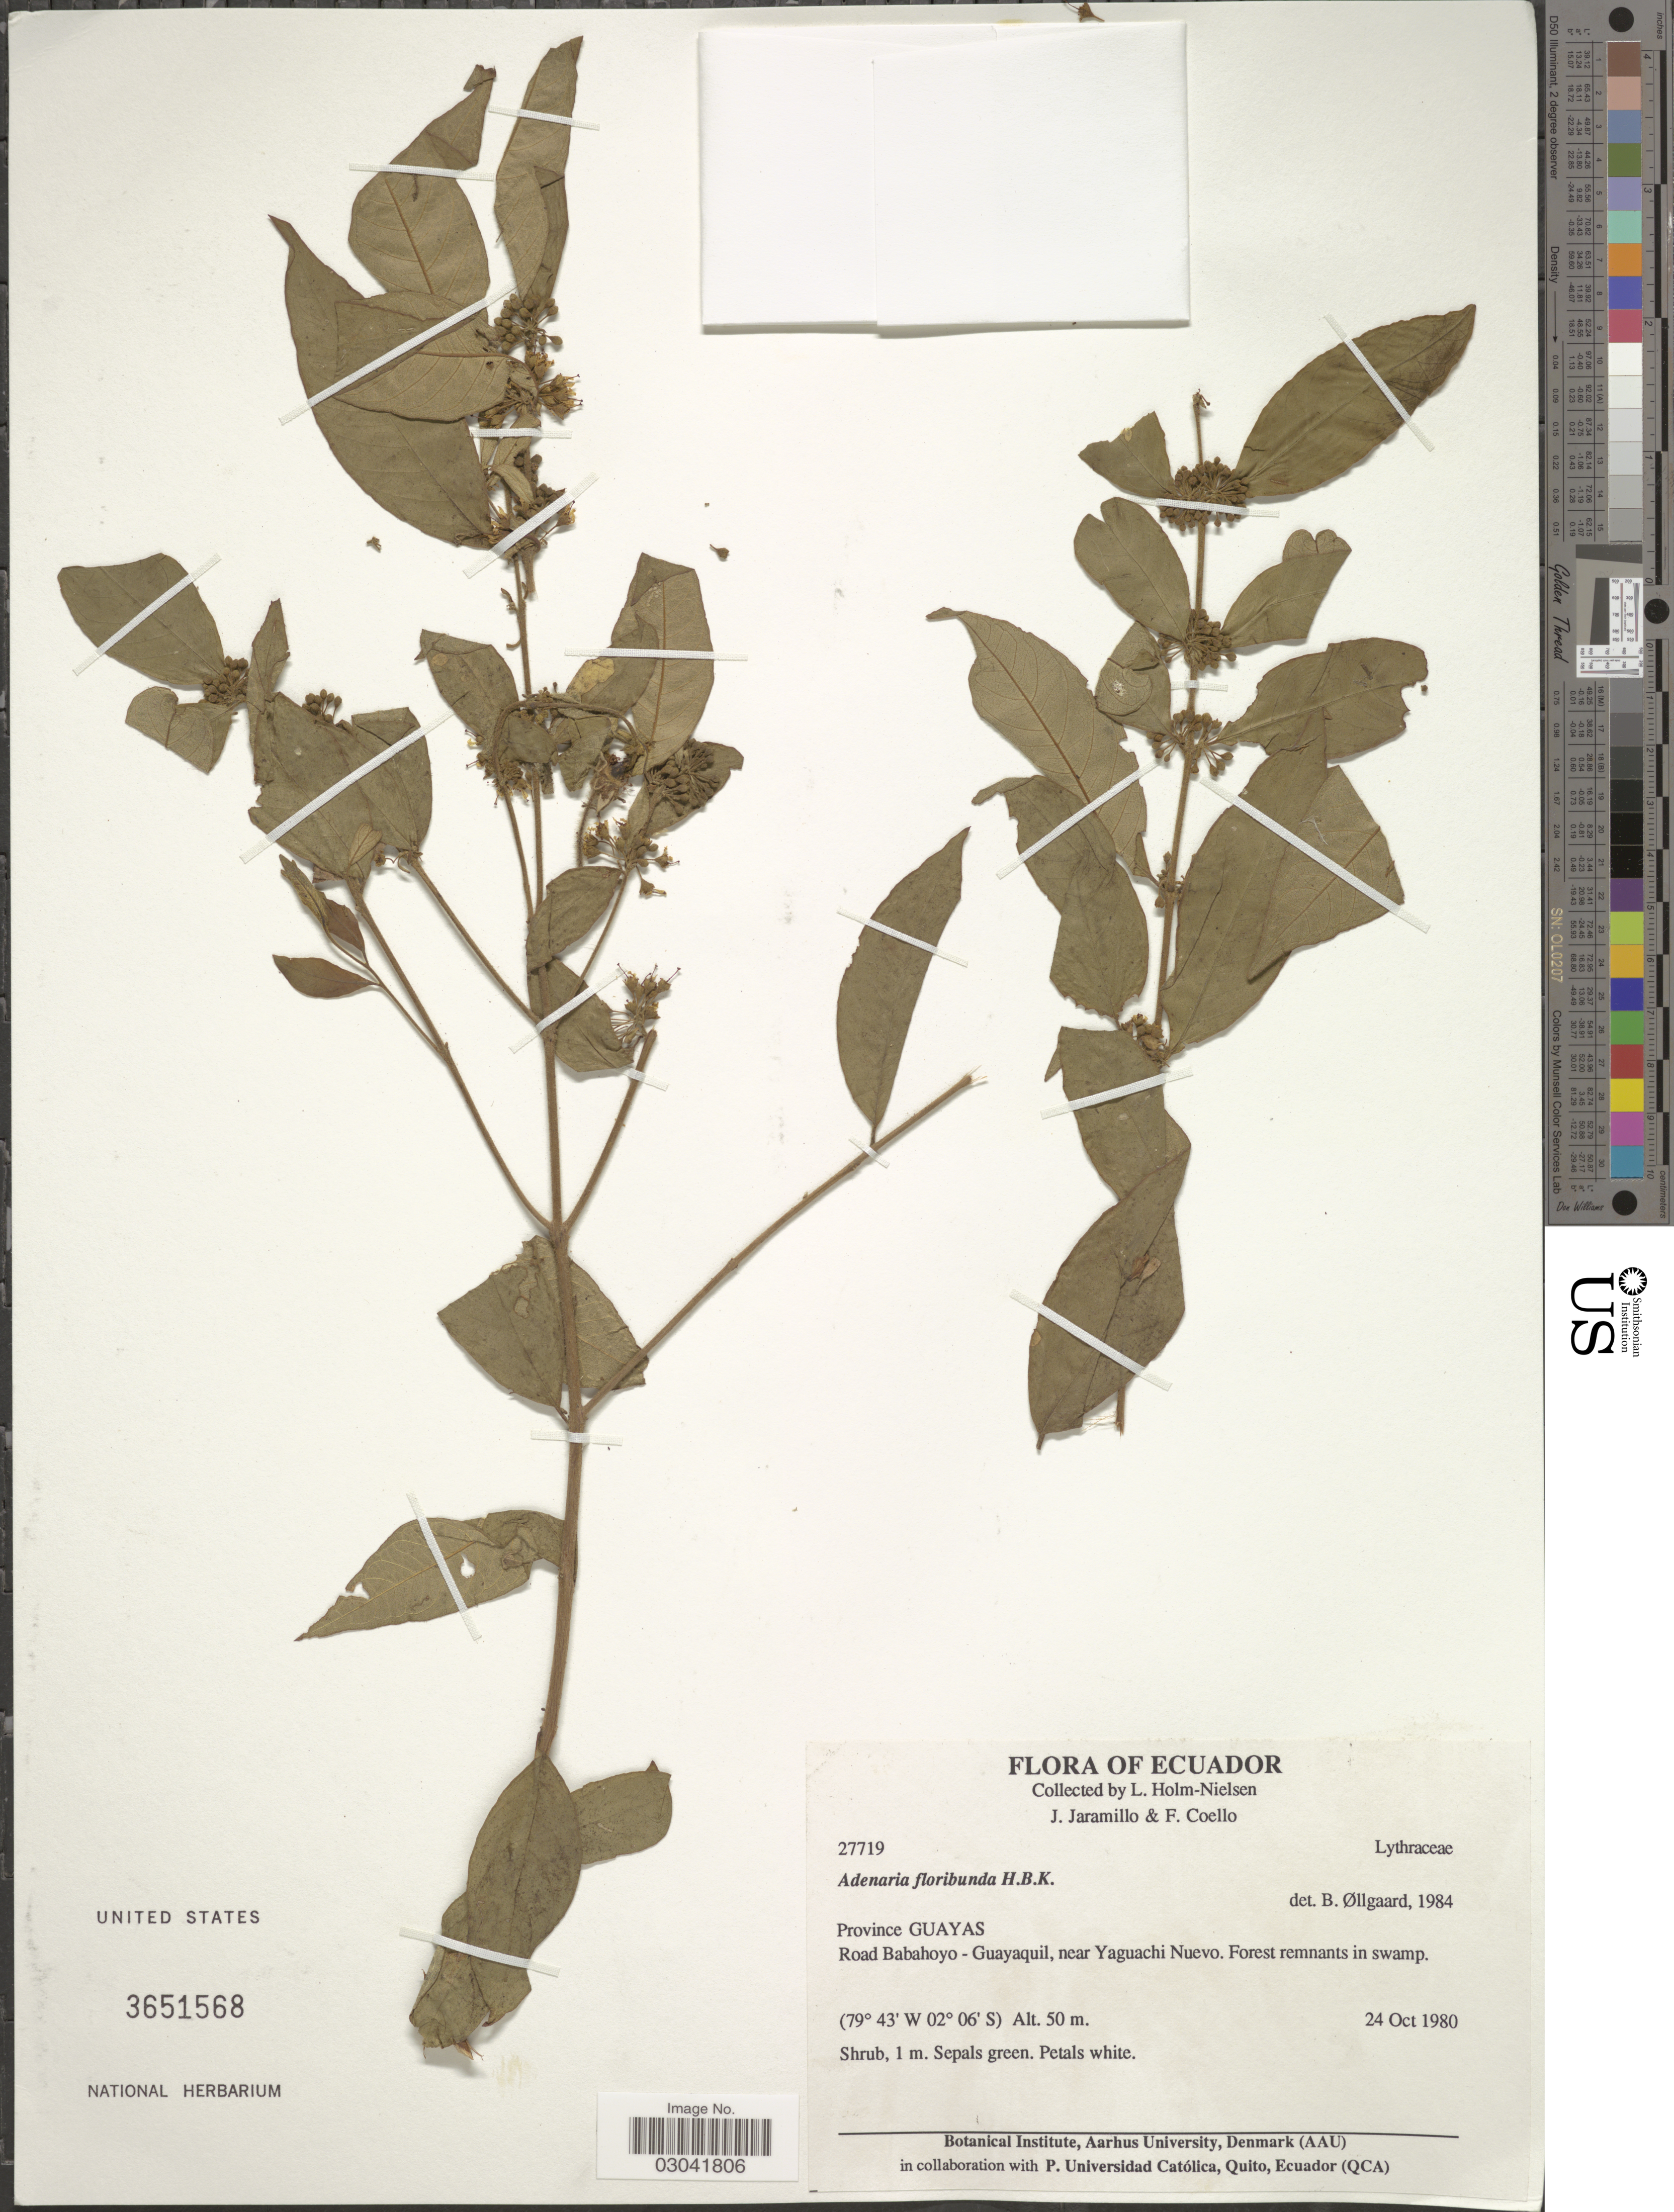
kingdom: Plantae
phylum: Tracheophyta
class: Magnoliopsida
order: Myrtales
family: Lythraceae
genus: Adenaria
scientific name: Adenaria floribunda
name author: Kunth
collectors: L. Holm-Nielsen, J. Jaramillo & F. Coello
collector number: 27719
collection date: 1980-10-24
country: Ecuador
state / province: Guayas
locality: Road Babahoyo - Guayaquil, near Yaguachi Nuevo.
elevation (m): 50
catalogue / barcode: US 3651568